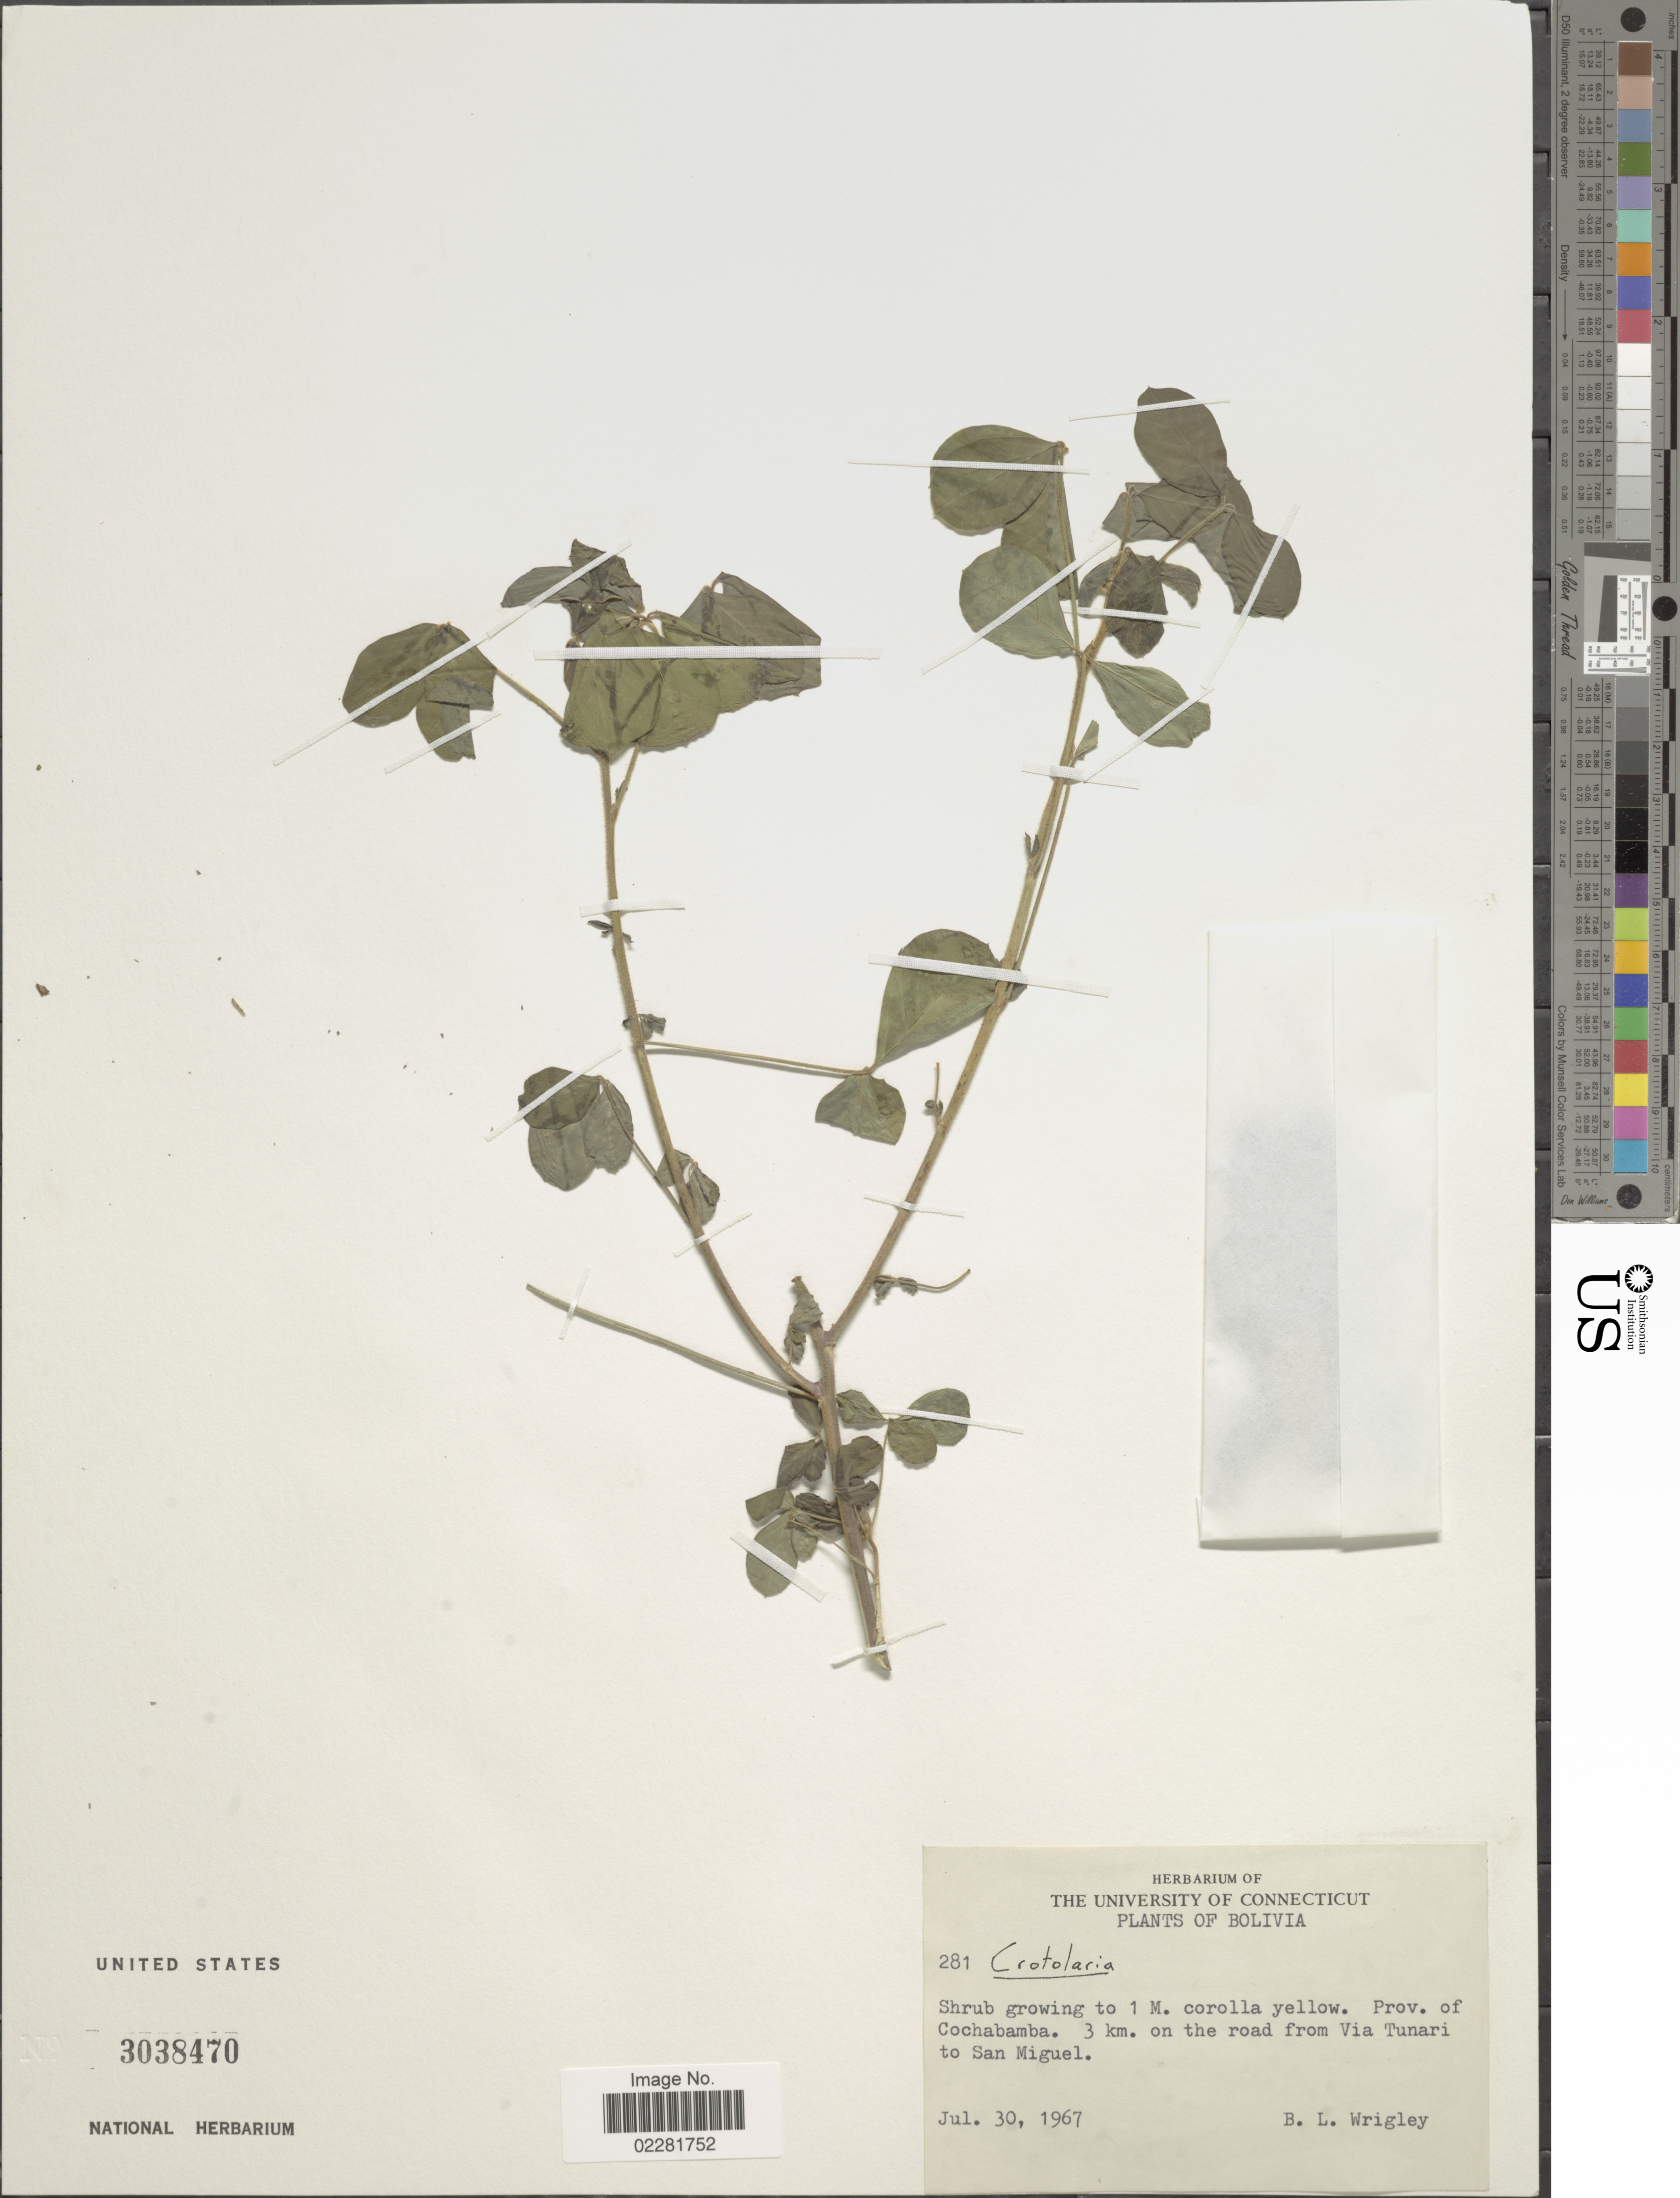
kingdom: Plantae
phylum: Tracheophyta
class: Magnoliopsida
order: Fabales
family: Fabaceae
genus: Crotalaria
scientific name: Crotalaria sp.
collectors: B. L. Wrigley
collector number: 281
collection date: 1967-07-30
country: Bolivia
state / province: Cochabamba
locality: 3 km on the road from Via Tunari to San Miguel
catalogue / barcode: US 3038470